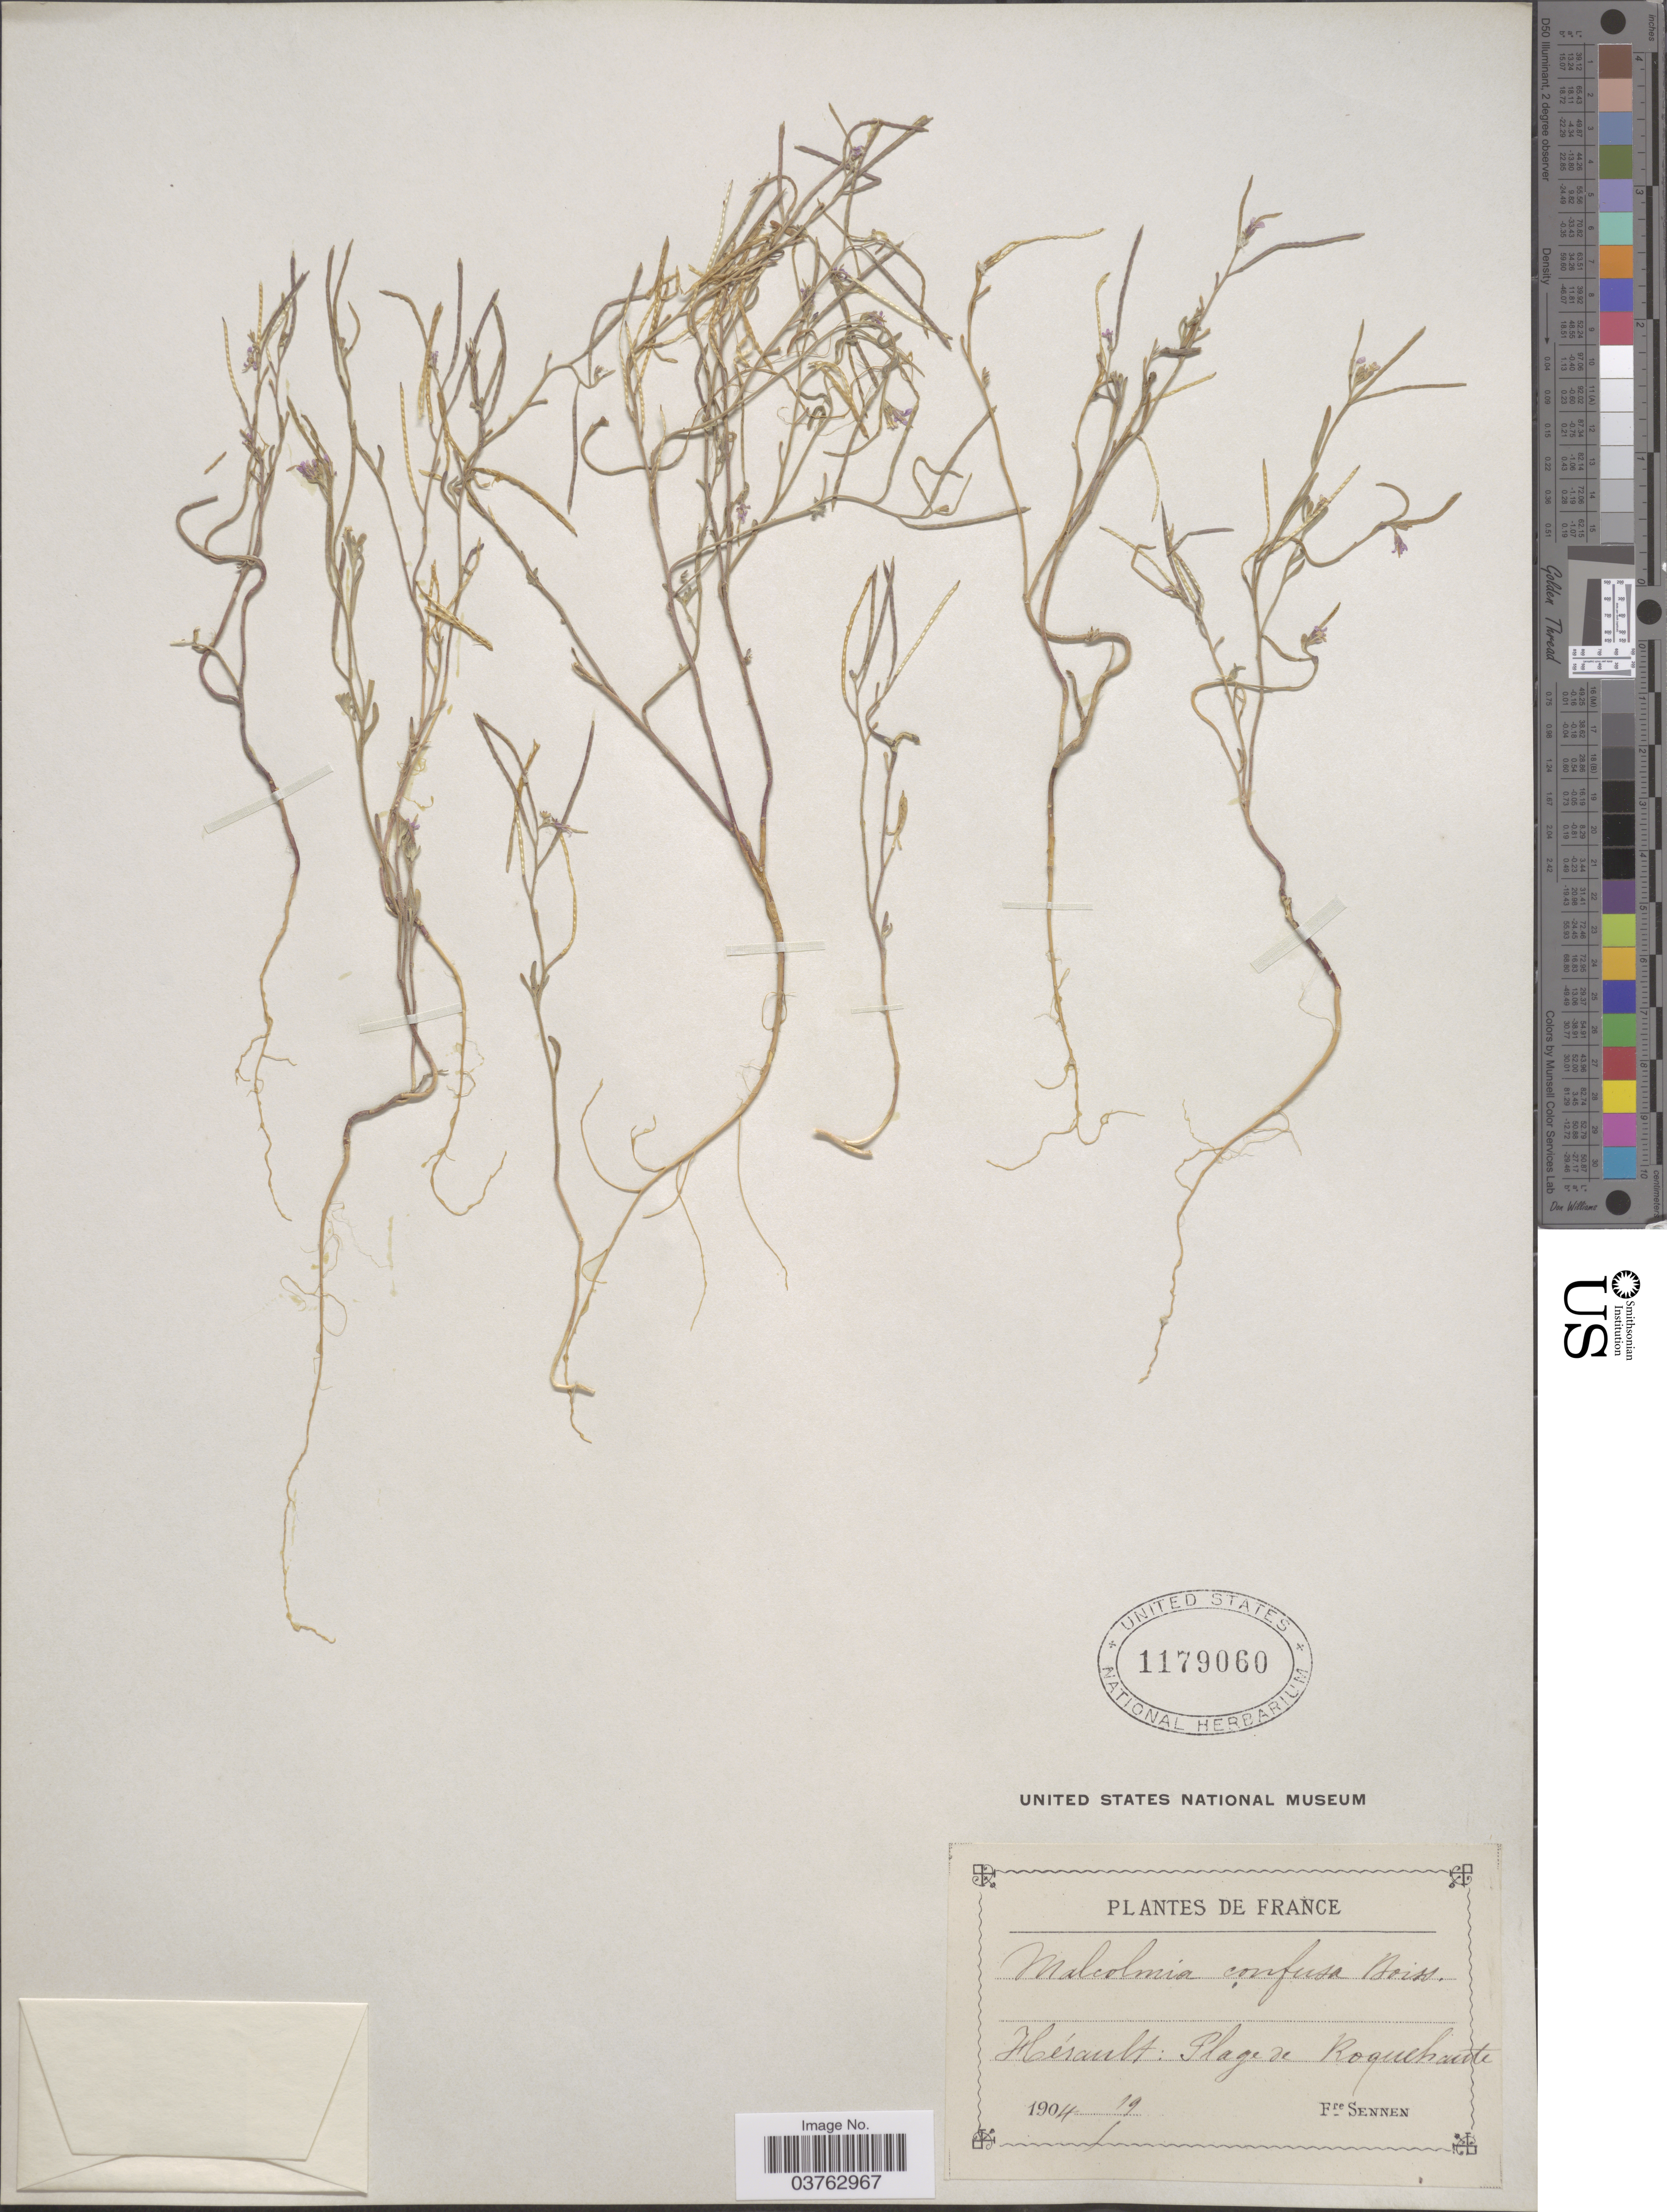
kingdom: Plantae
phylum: Tracheophyta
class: Magnoliopsida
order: Brassicales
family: Brassicaceae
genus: Malcolmia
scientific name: Malcolmia confusa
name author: Boiss.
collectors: E. Sennen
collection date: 1904-05-19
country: France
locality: Hérault; Plage de Roquehaute.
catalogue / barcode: US 1179060